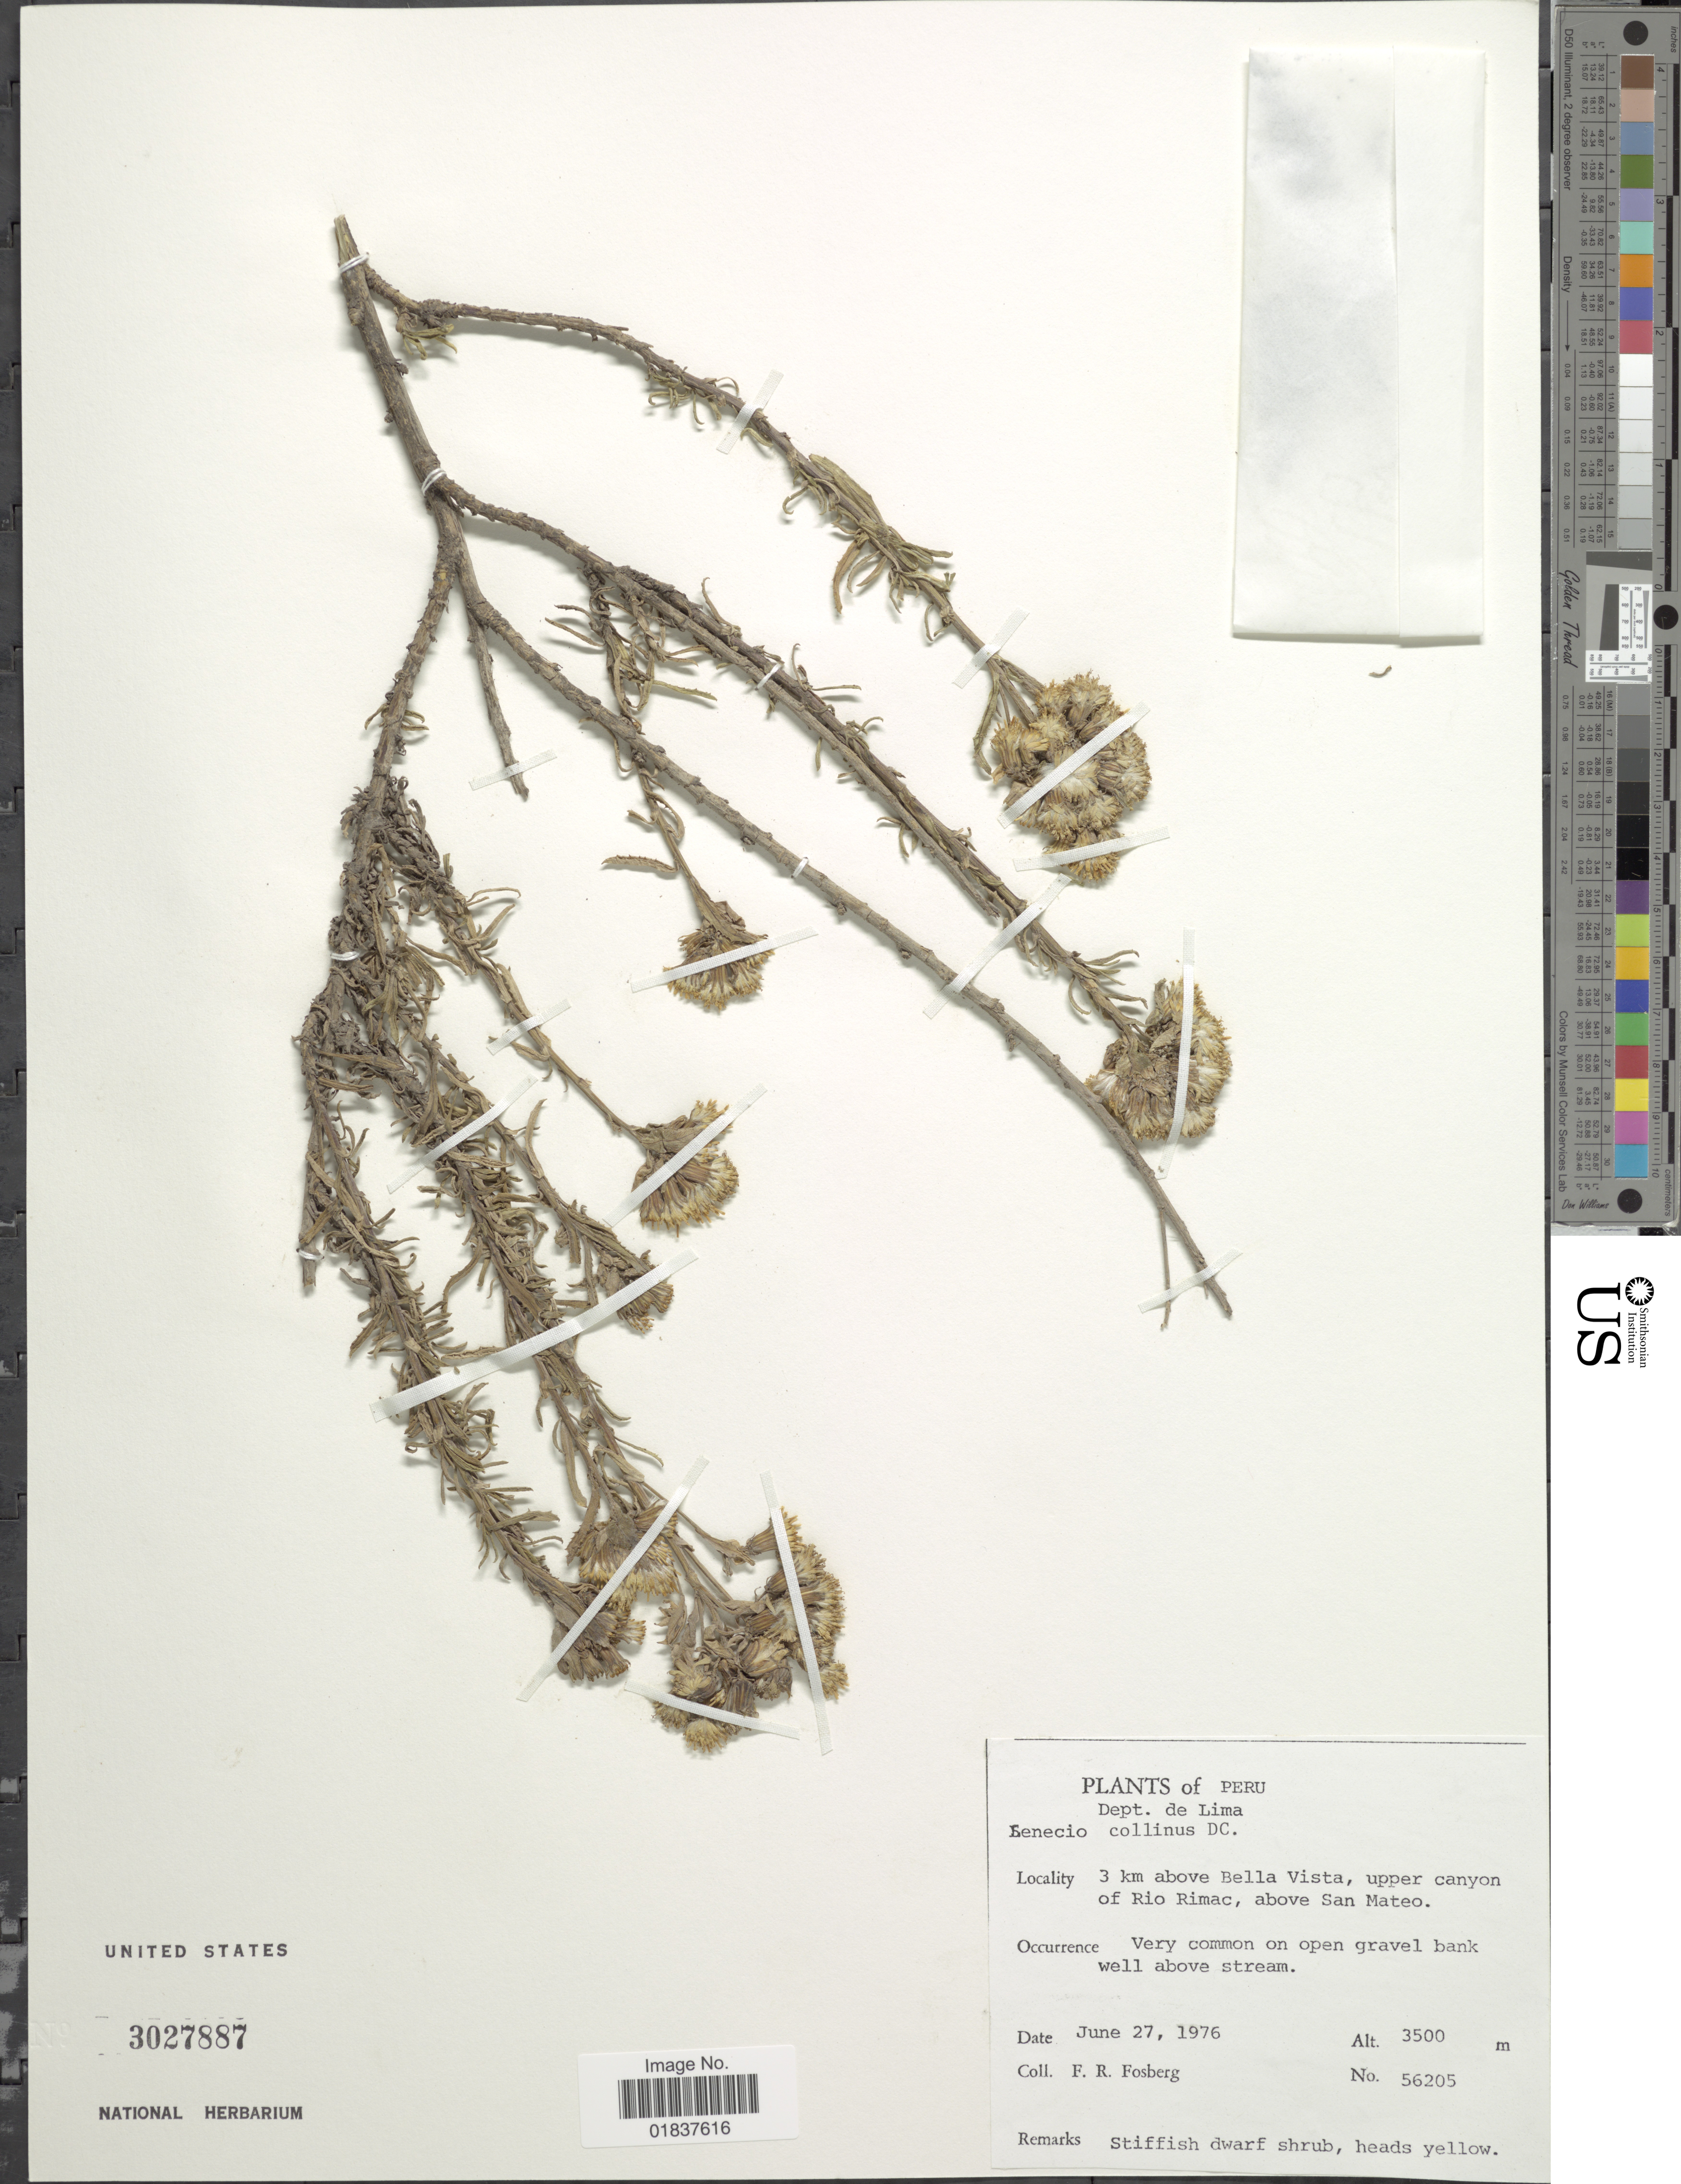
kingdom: Plantae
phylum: Tracheophyta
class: Magnoliopsida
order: Asterales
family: Asteraceae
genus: Senecio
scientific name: Senecio collinus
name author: DC.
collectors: F. R. Fosberg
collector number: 56205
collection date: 1976-06-27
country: Peru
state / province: Lima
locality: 3 km above Bella Vista, upper canyon of Rio Rimac, above San Mateo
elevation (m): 3500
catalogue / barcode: US 3027887